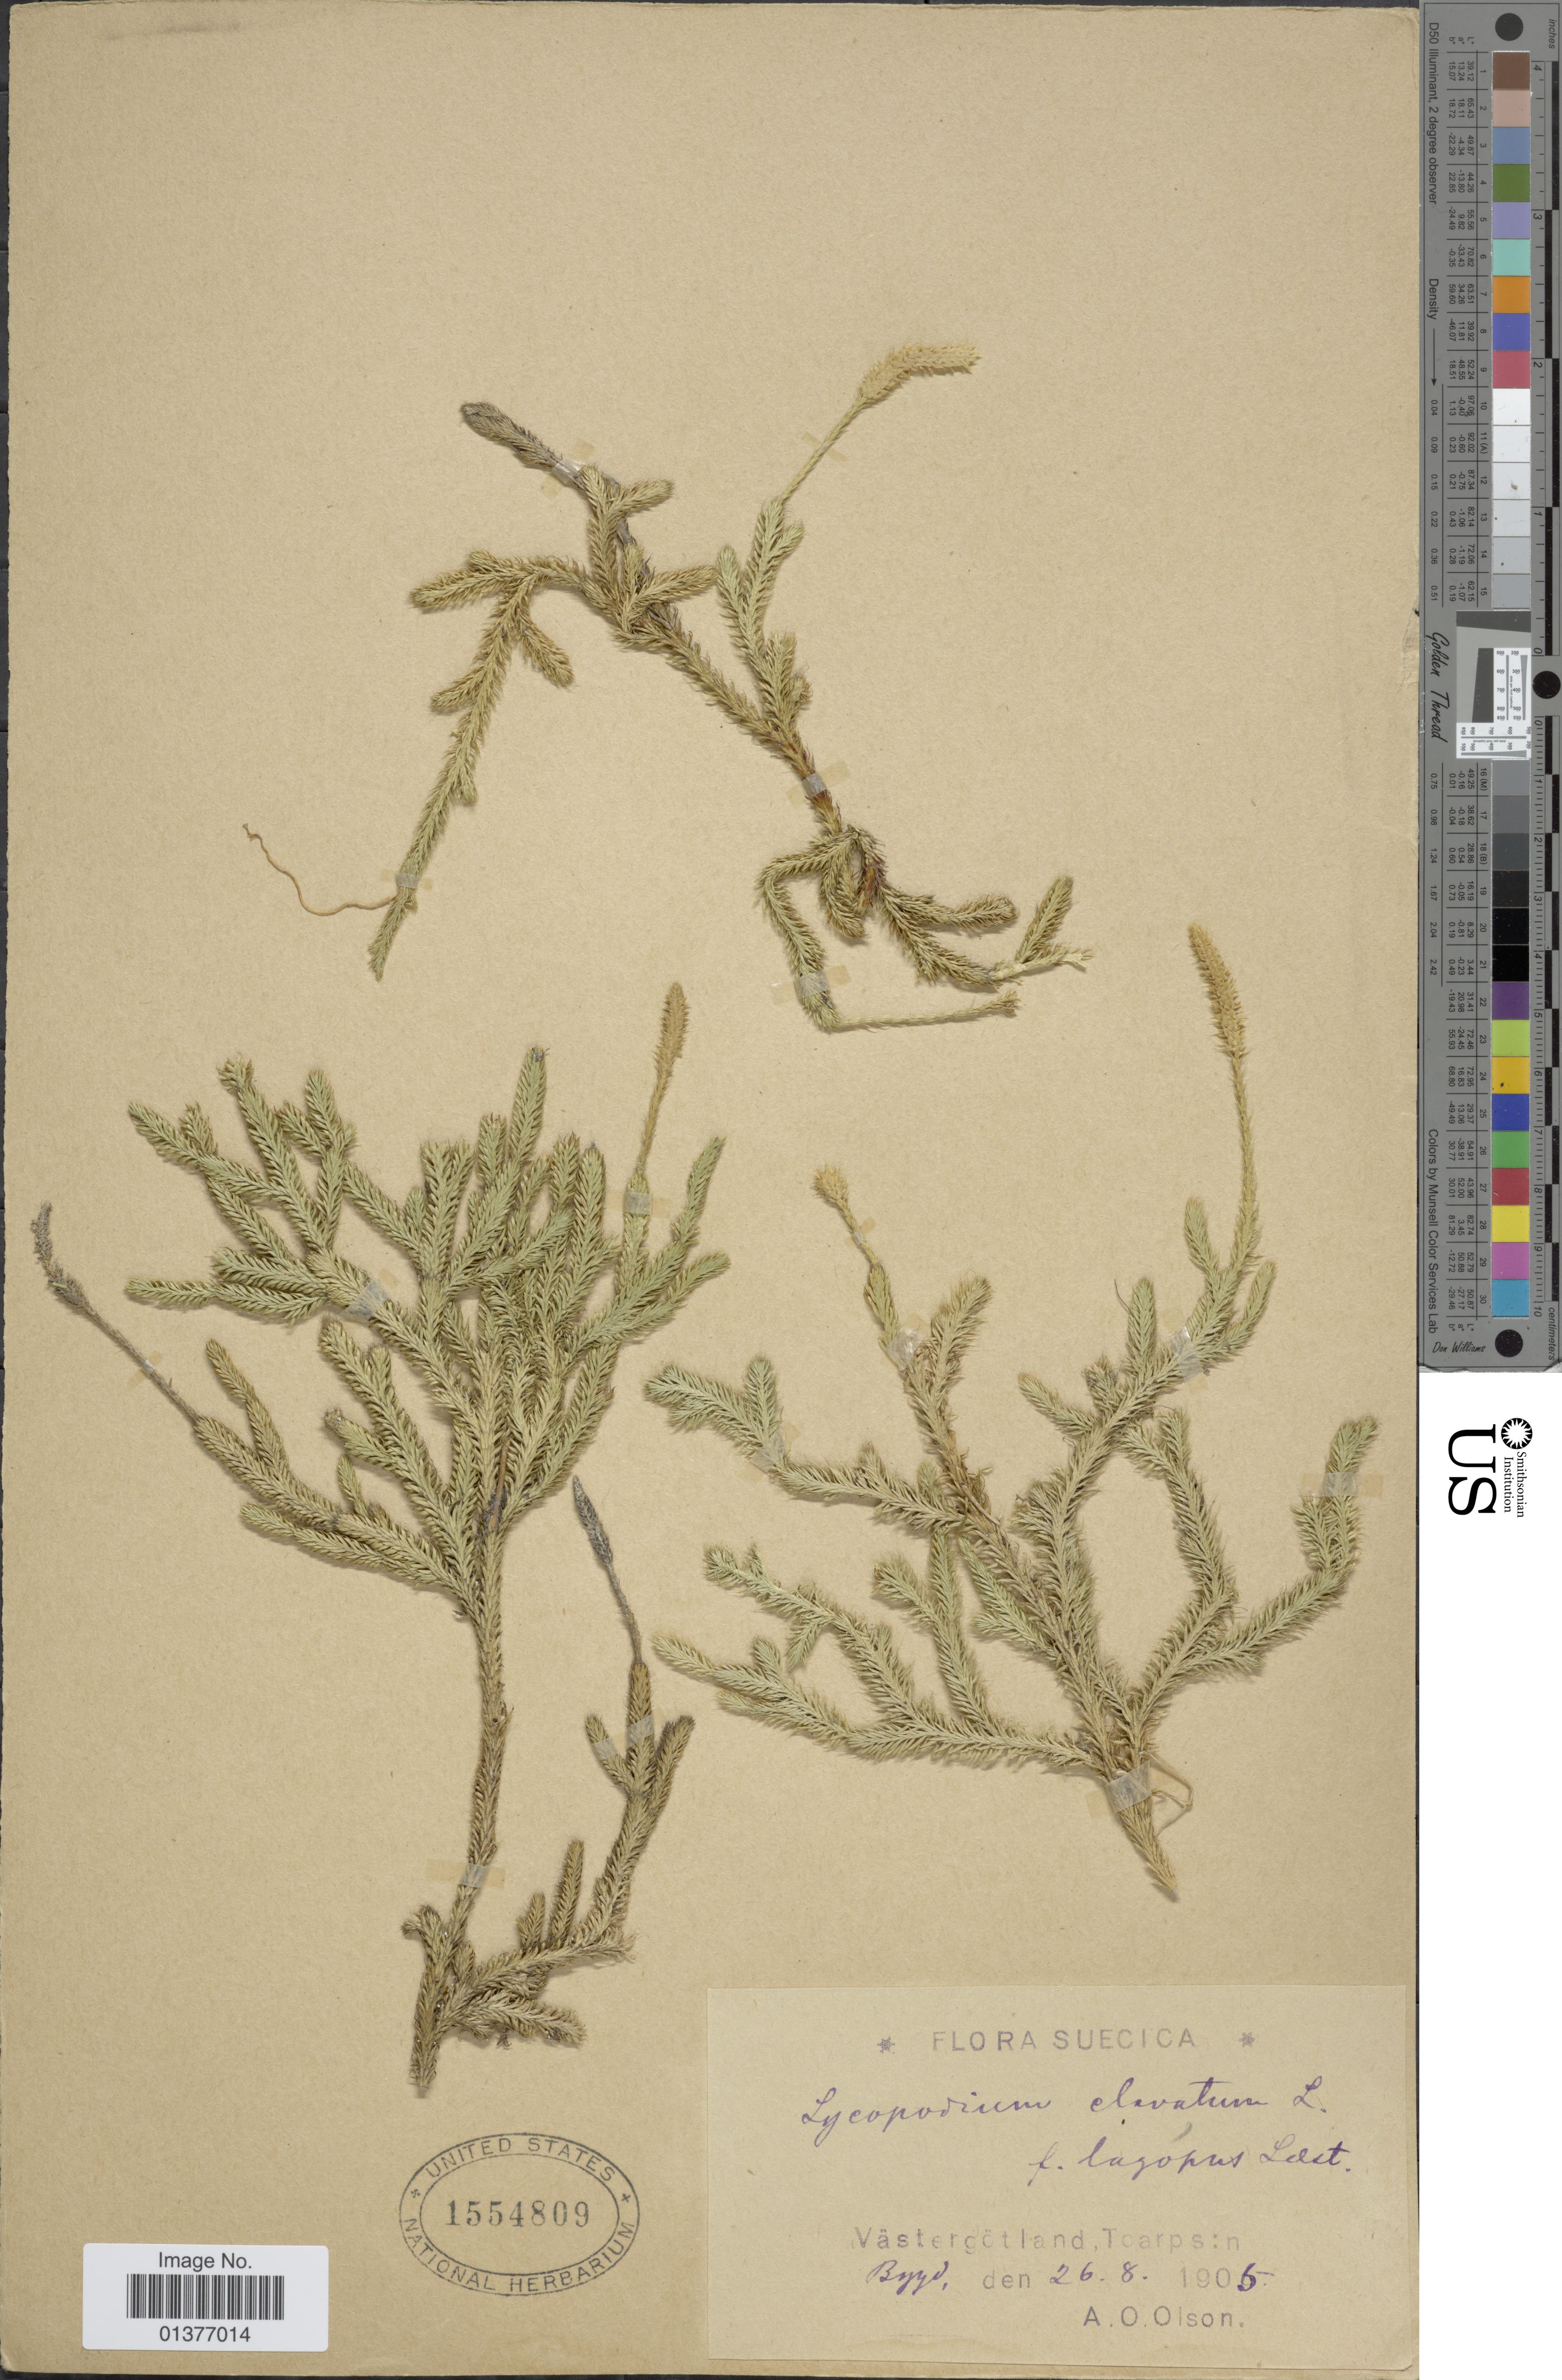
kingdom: Plantae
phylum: Tracheophyta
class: Lycopodiopsida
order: Lycopodiales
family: Lycopodiaceae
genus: Lycopodium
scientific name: Lycopodium clavatum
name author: L.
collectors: A. Olson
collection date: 1906-08-26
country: Sweden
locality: Västergotland, Toarpsin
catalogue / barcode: US 1554809